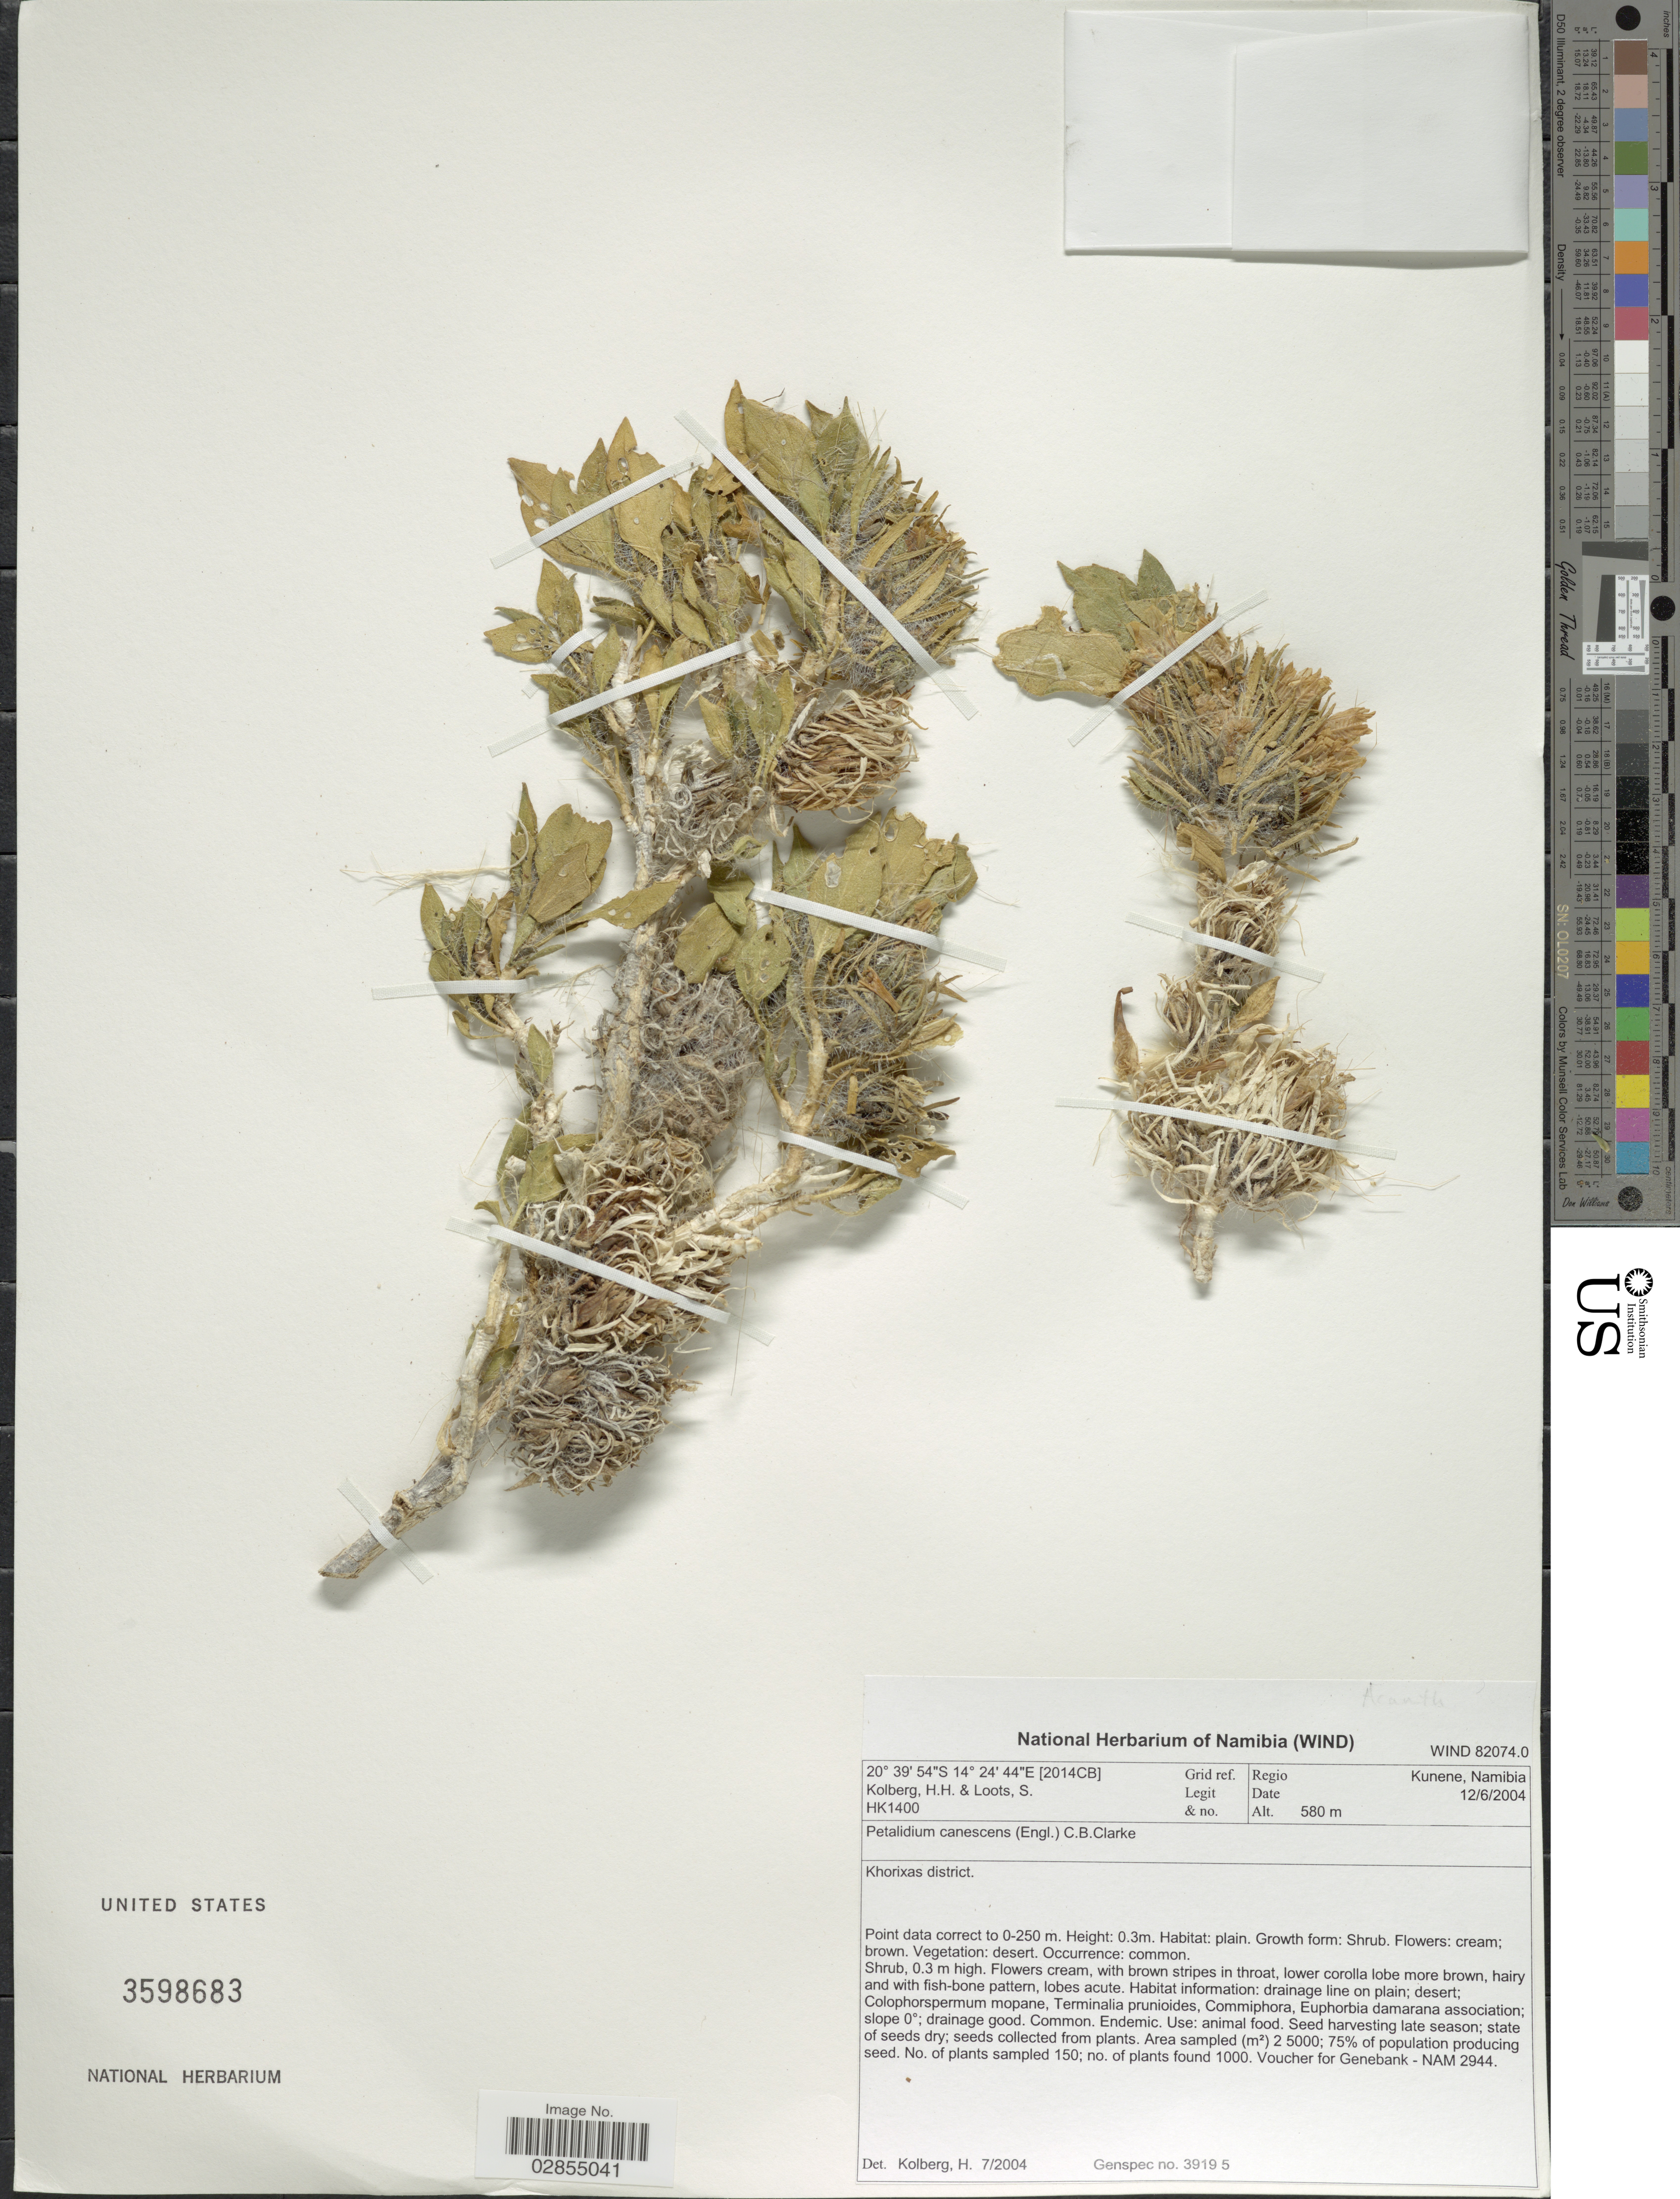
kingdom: Plantae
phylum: Tracheophyta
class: Magnoliopsida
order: Lamiales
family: Acanthaceae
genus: Petalidium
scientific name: Petalidium canescens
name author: C.B. Clarke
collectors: H. H. Kolberg & S. Loots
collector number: HK1400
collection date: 2004-06-12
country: Namibia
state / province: Kunene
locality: Regio Kunene, Khorixas district.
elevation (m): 580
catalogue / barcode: US 3598683